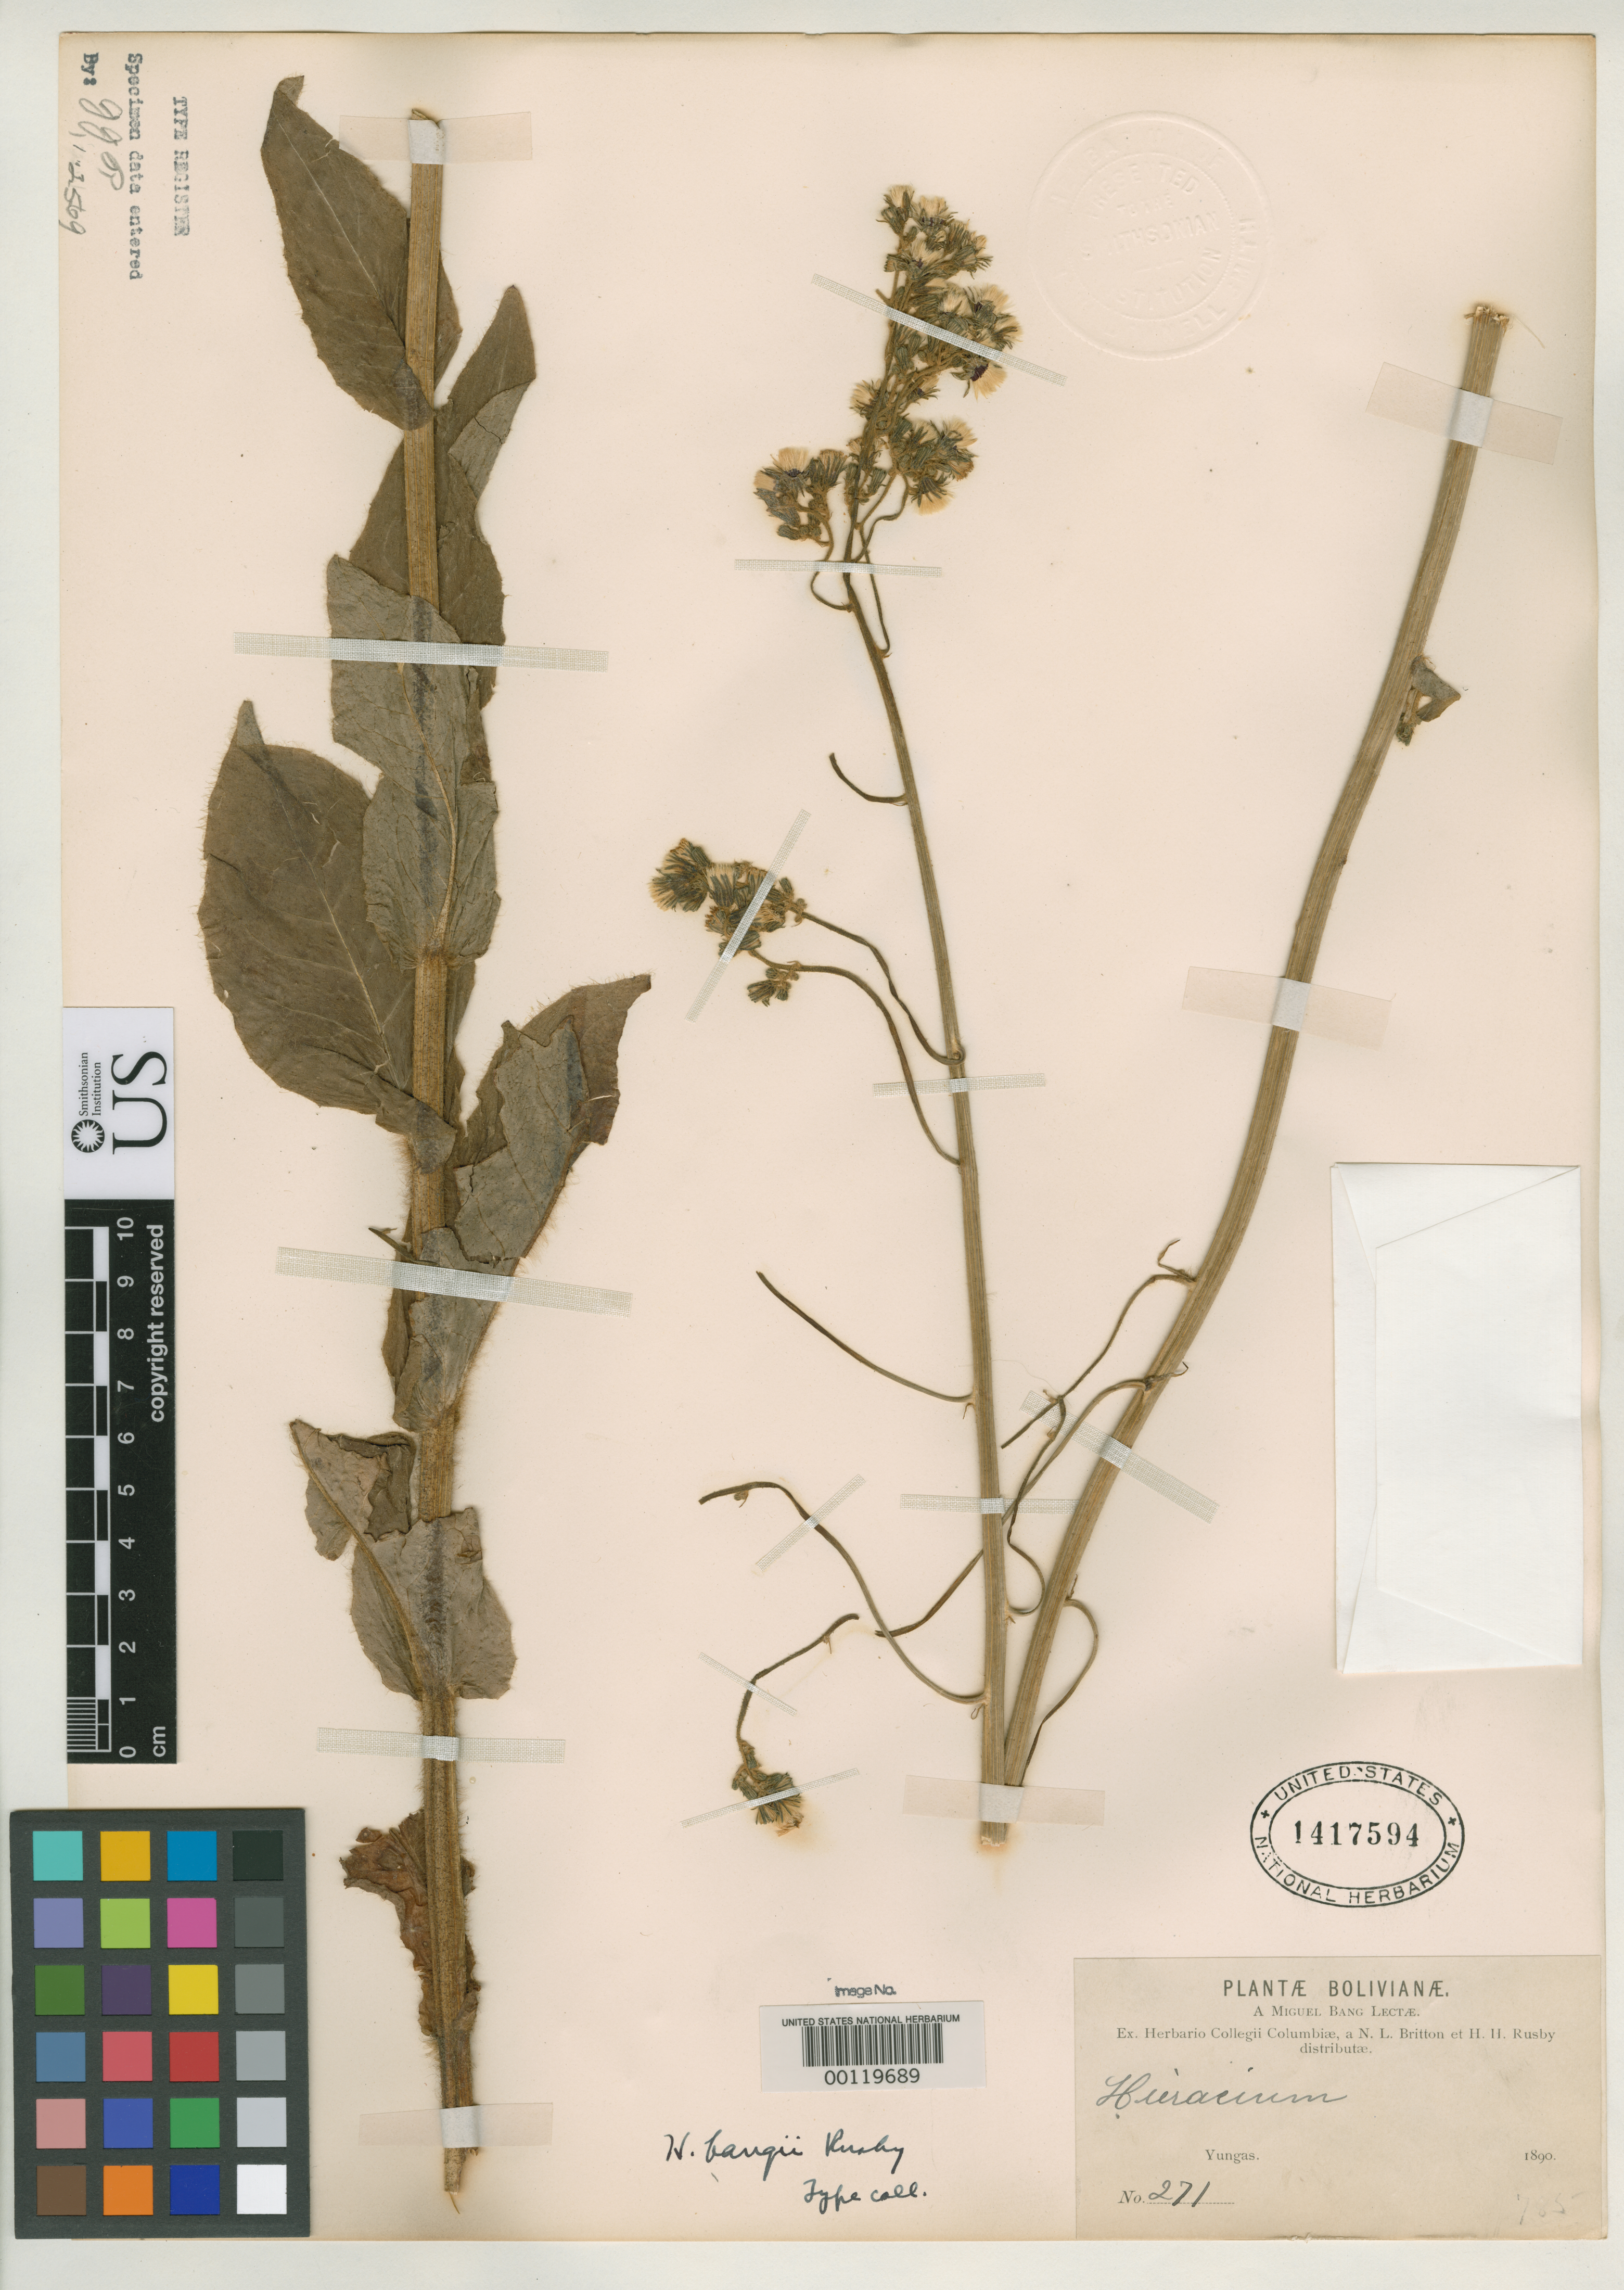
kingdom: Plantae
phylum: Tracheophyta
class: Magnoliopsida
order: Asterales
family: Asteraceae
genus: Hieracium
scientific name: Hieracium bangii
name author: Rusby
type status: Isotype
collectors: M. Bang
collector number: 271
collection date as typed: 1890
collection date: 1890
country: Bolivia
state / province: La Paz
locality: Yungas.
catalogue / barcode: US 1417594